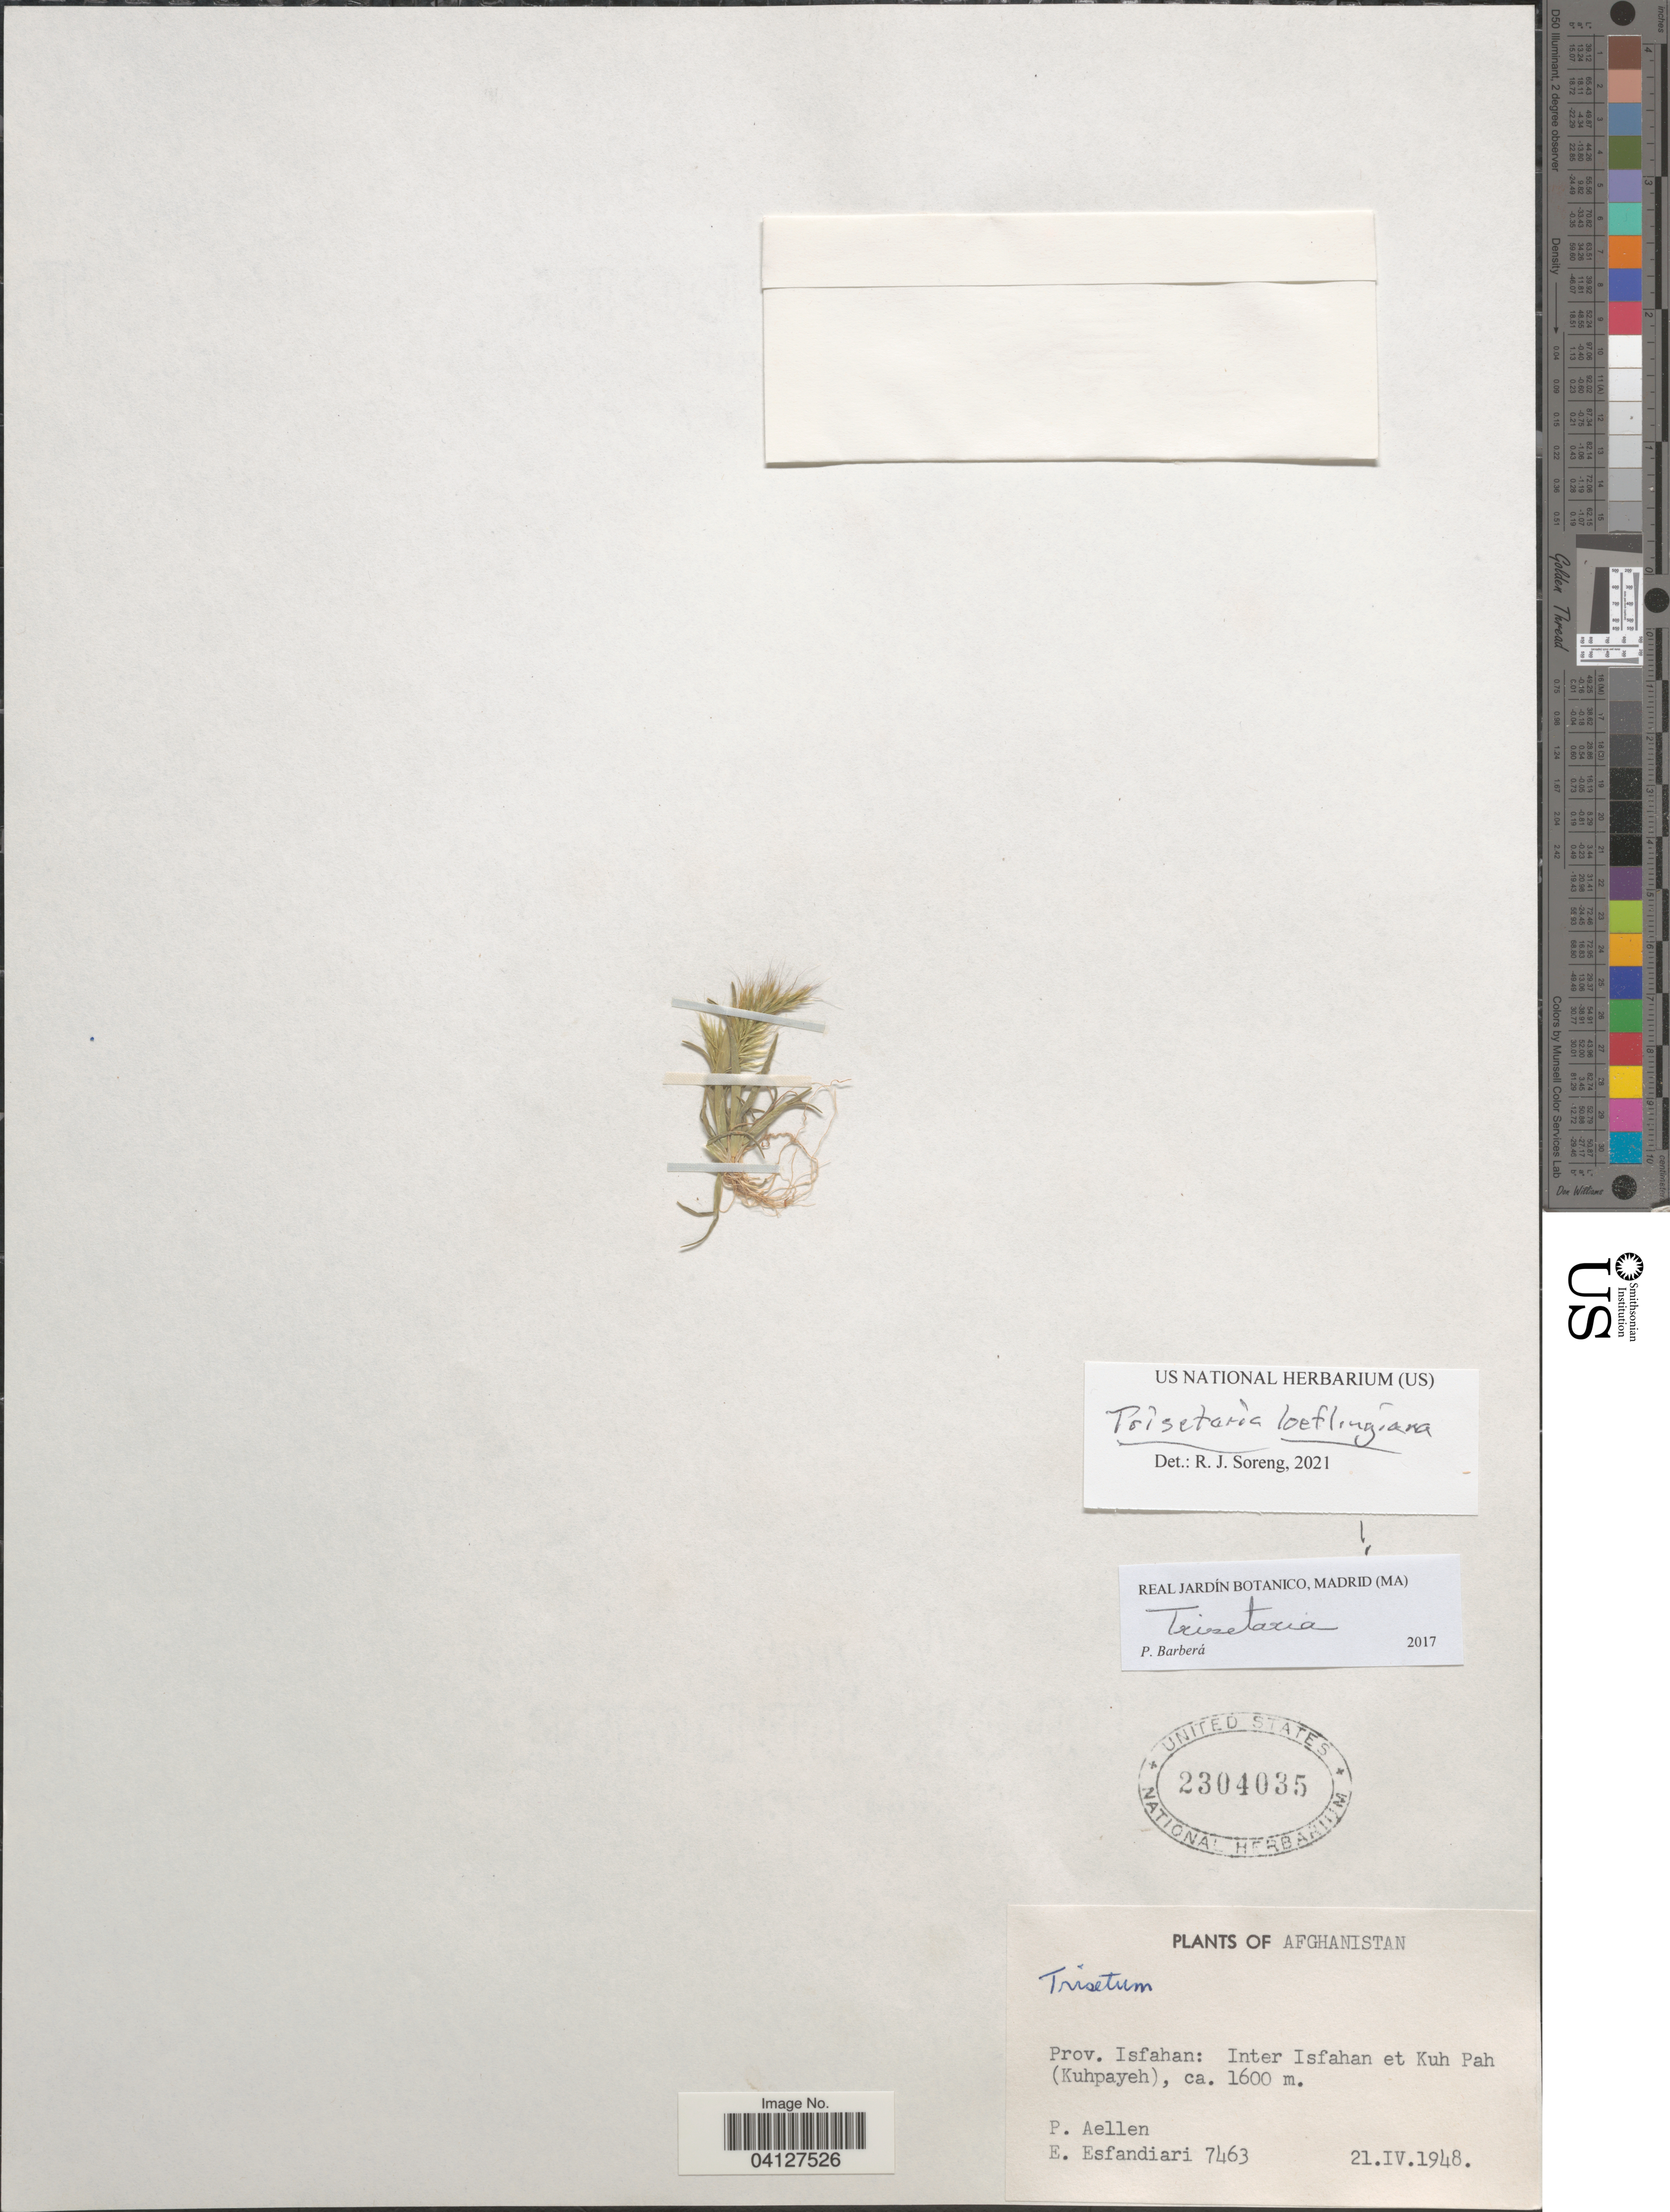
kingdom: Plantae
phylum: Tracheophyta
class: Liliopsida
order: Poales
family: Poaceae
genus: Trisetaria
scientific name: Trisetaria loeflingiana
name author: (L.) Paunero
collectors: P. Aellen & E. Esfandiari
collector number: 7463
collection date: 1948-04-21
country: Afghanistan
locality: Prov. Isfahan: Inter Isfahan et Kuh Pah (Kuhpayeh).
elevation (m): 1600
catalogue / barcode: US 2304035